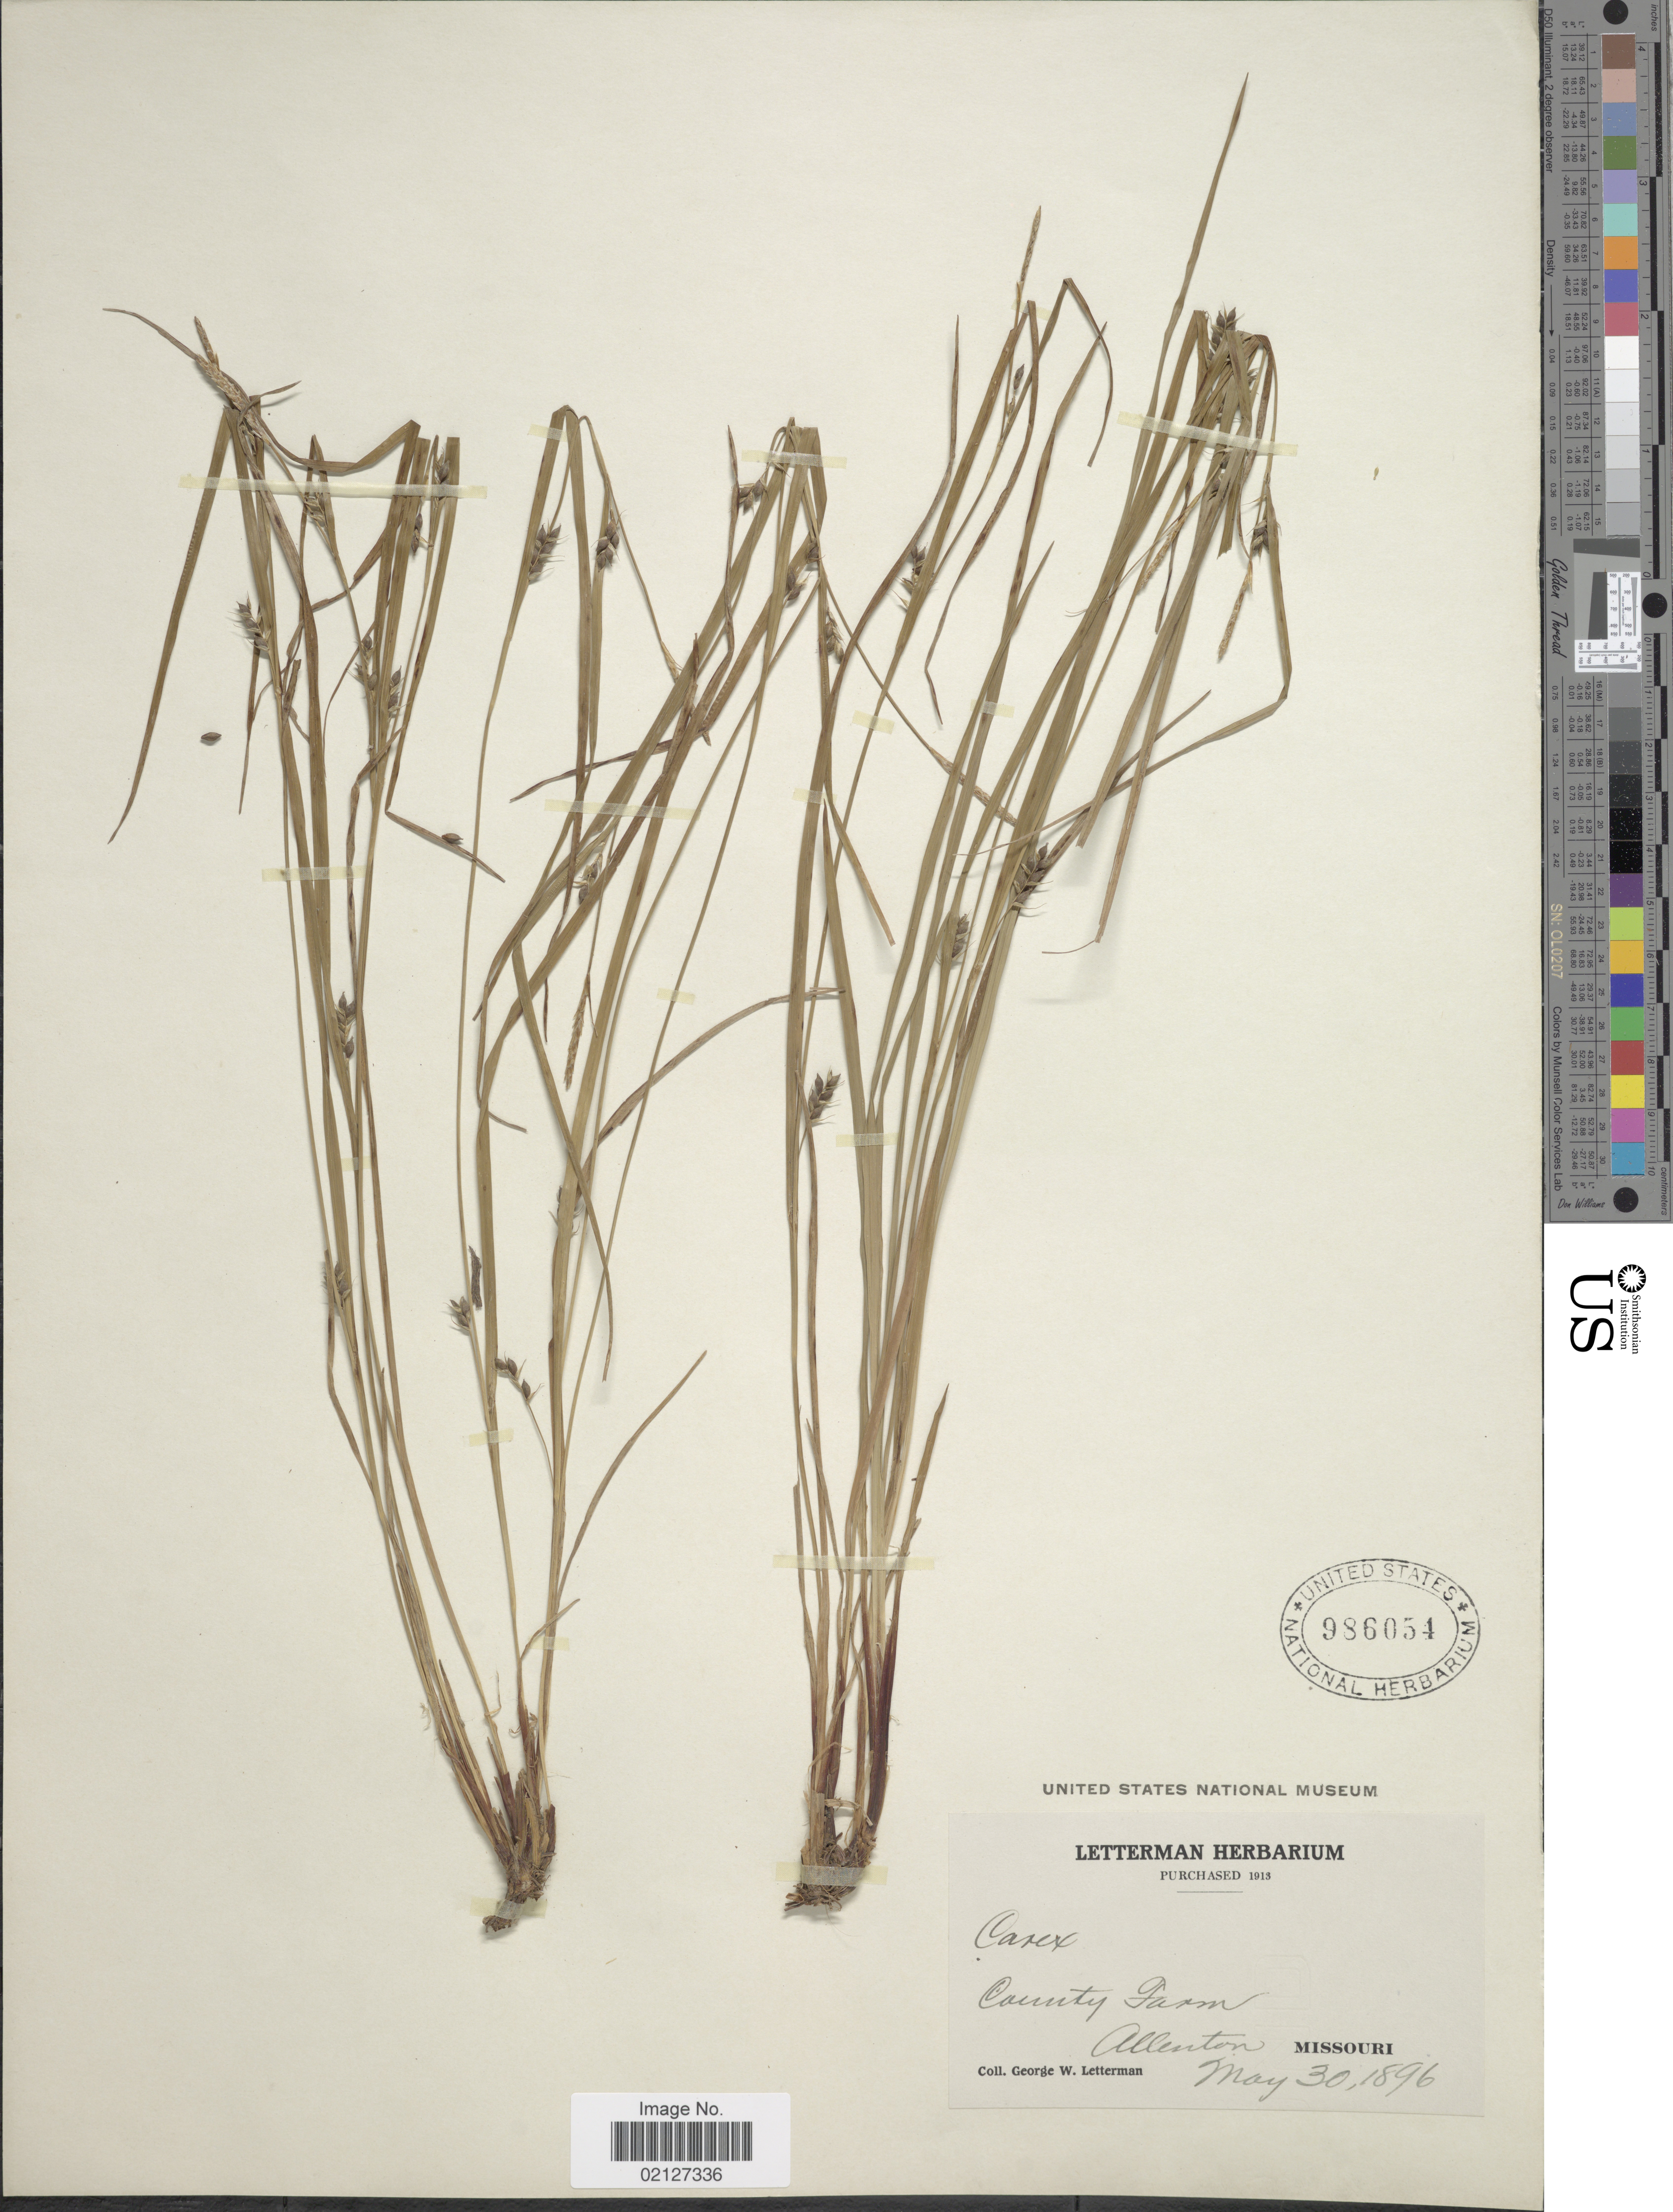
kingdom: Plantae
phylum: Tracheophyta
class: Liliopsida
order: Poales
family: Cyperaceae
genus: Carex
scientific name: Carex oligocarpa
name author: Willd.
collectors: G. W. Letterman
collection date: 1896-05-30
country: United States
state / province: Missouri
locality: County Farm, Allenton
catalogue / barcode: US 986054